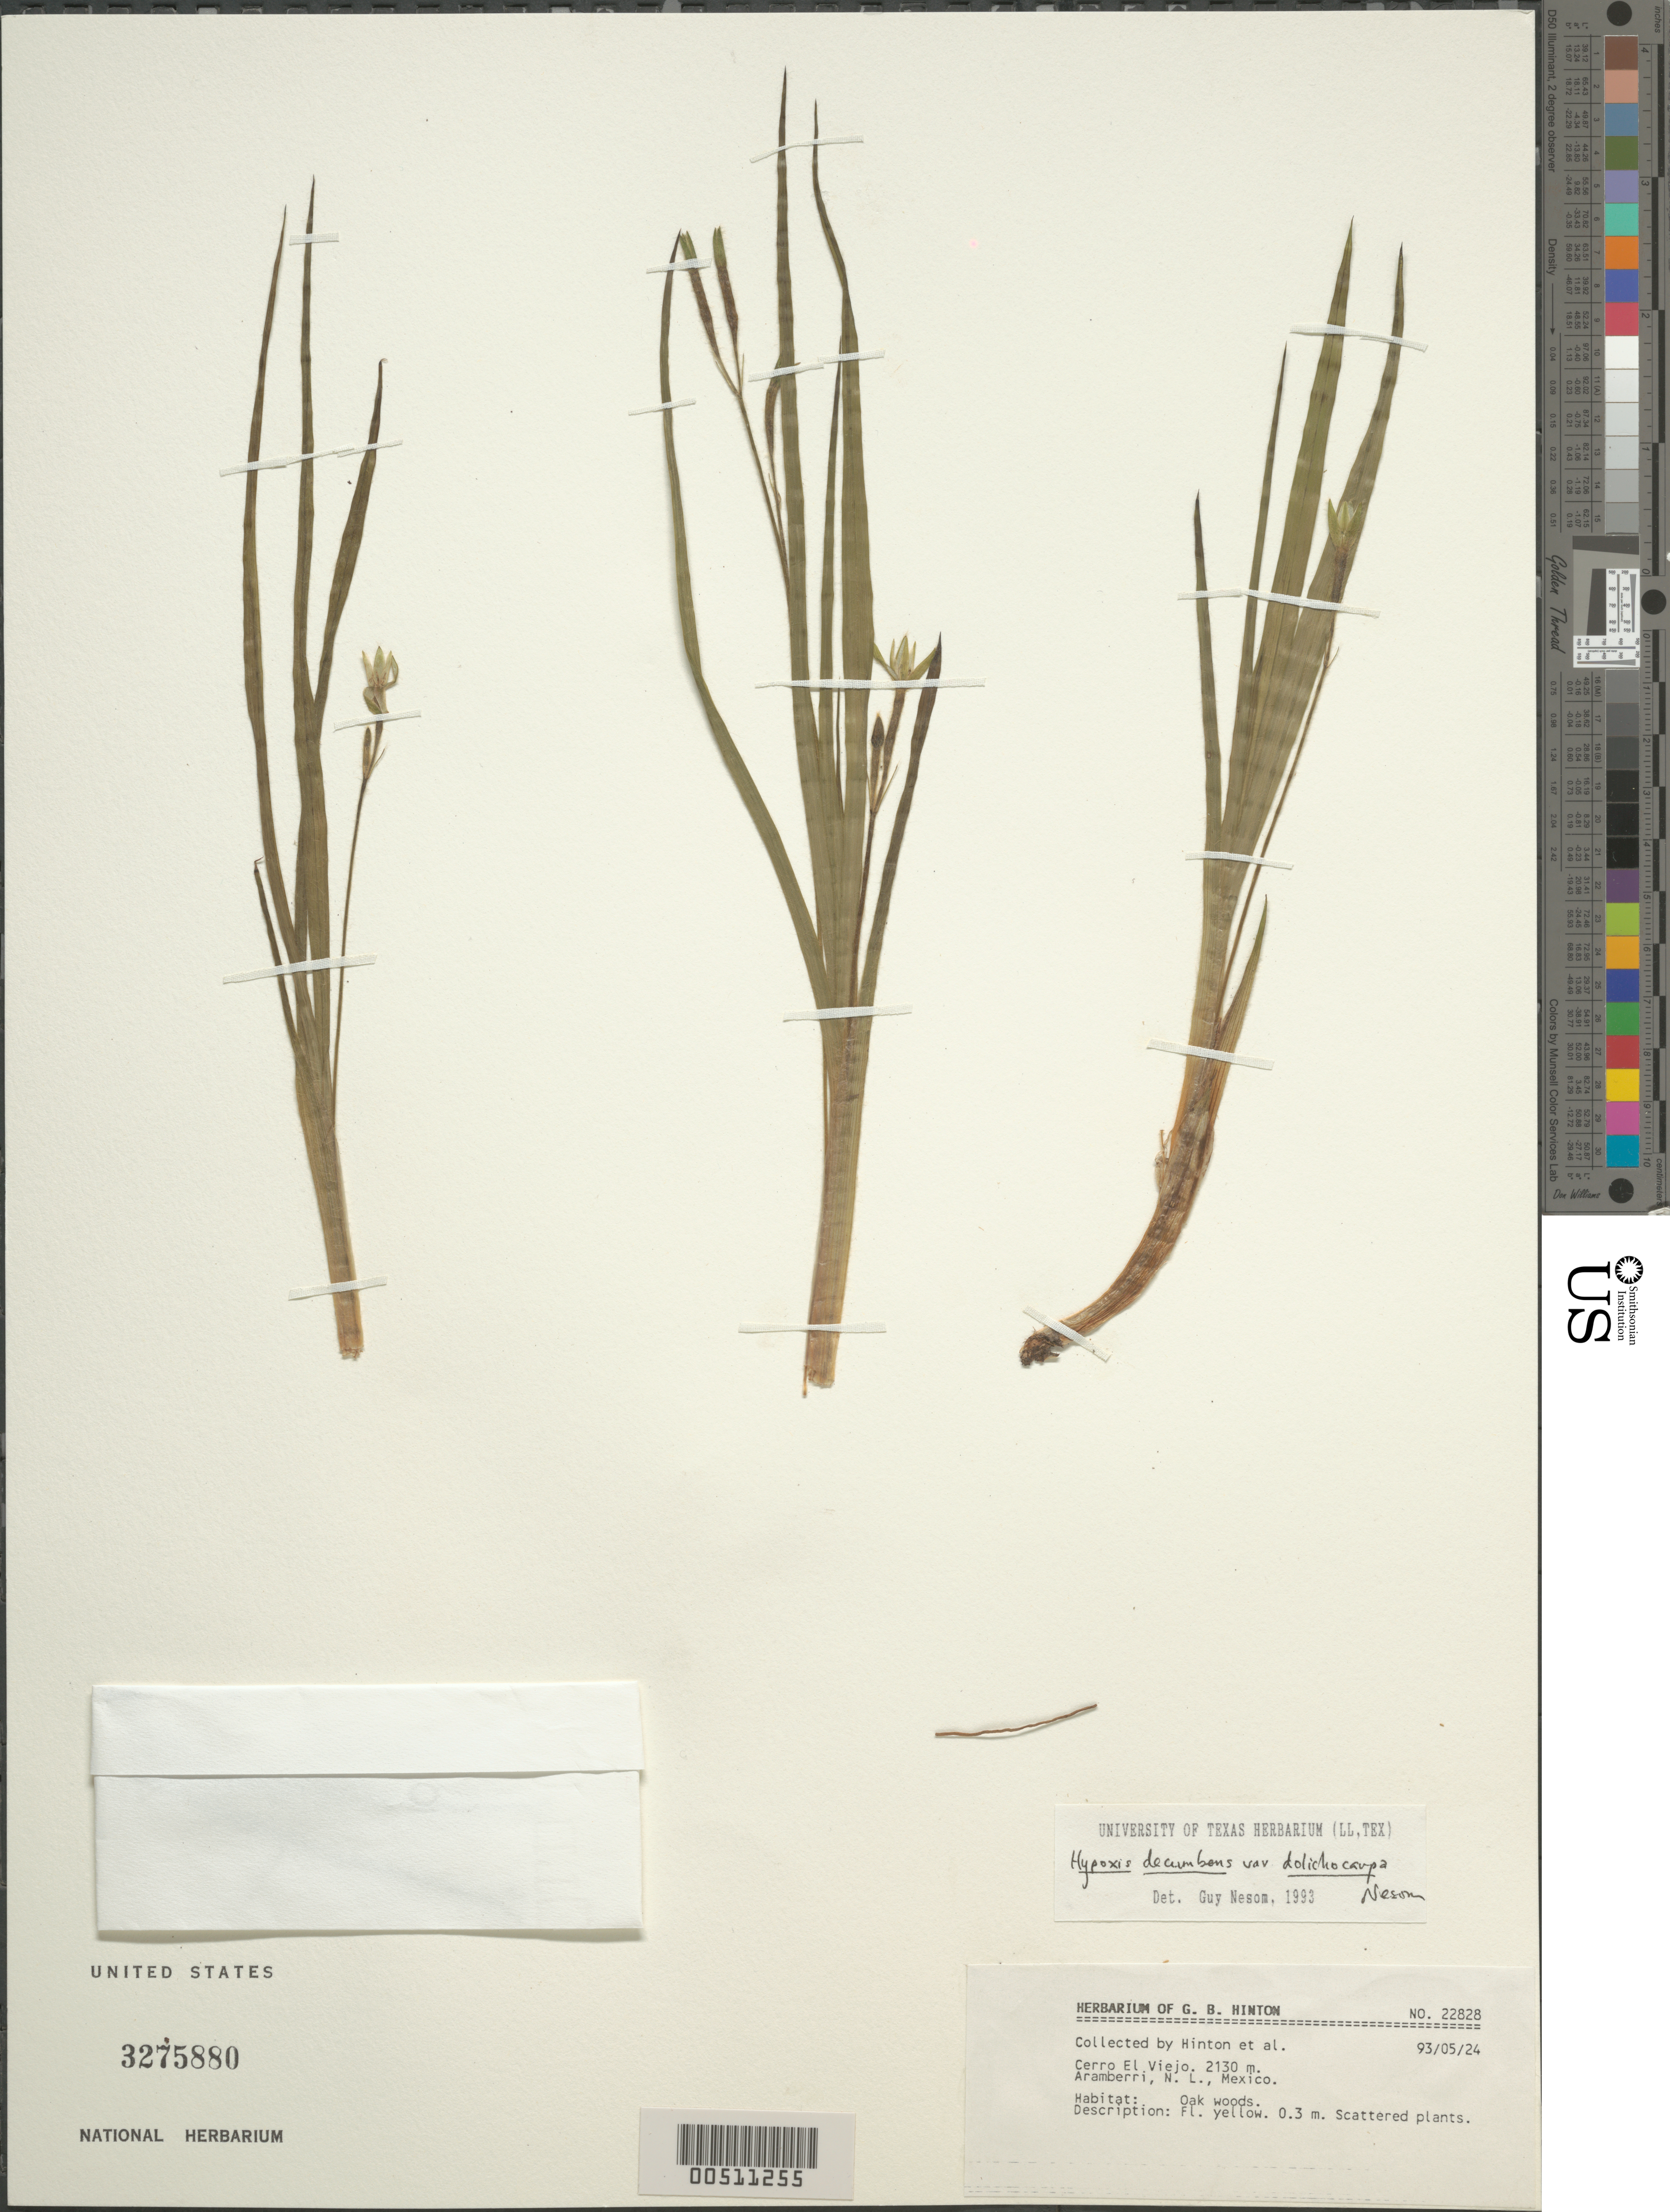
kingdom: Plantae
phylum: Tracheophyta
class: Liliopsida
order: Asparagales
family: Hypoxidaceae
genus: Hypoxis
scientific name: Hypoxis decumbens var. dolichocarpa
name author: G.L. Nesom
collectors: G. B. Hinton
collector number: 22828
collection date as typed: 24 May 1993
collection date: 1993-05-24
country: Mexico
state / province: Nuevo León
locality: Aramberri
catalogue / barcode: US 3275880